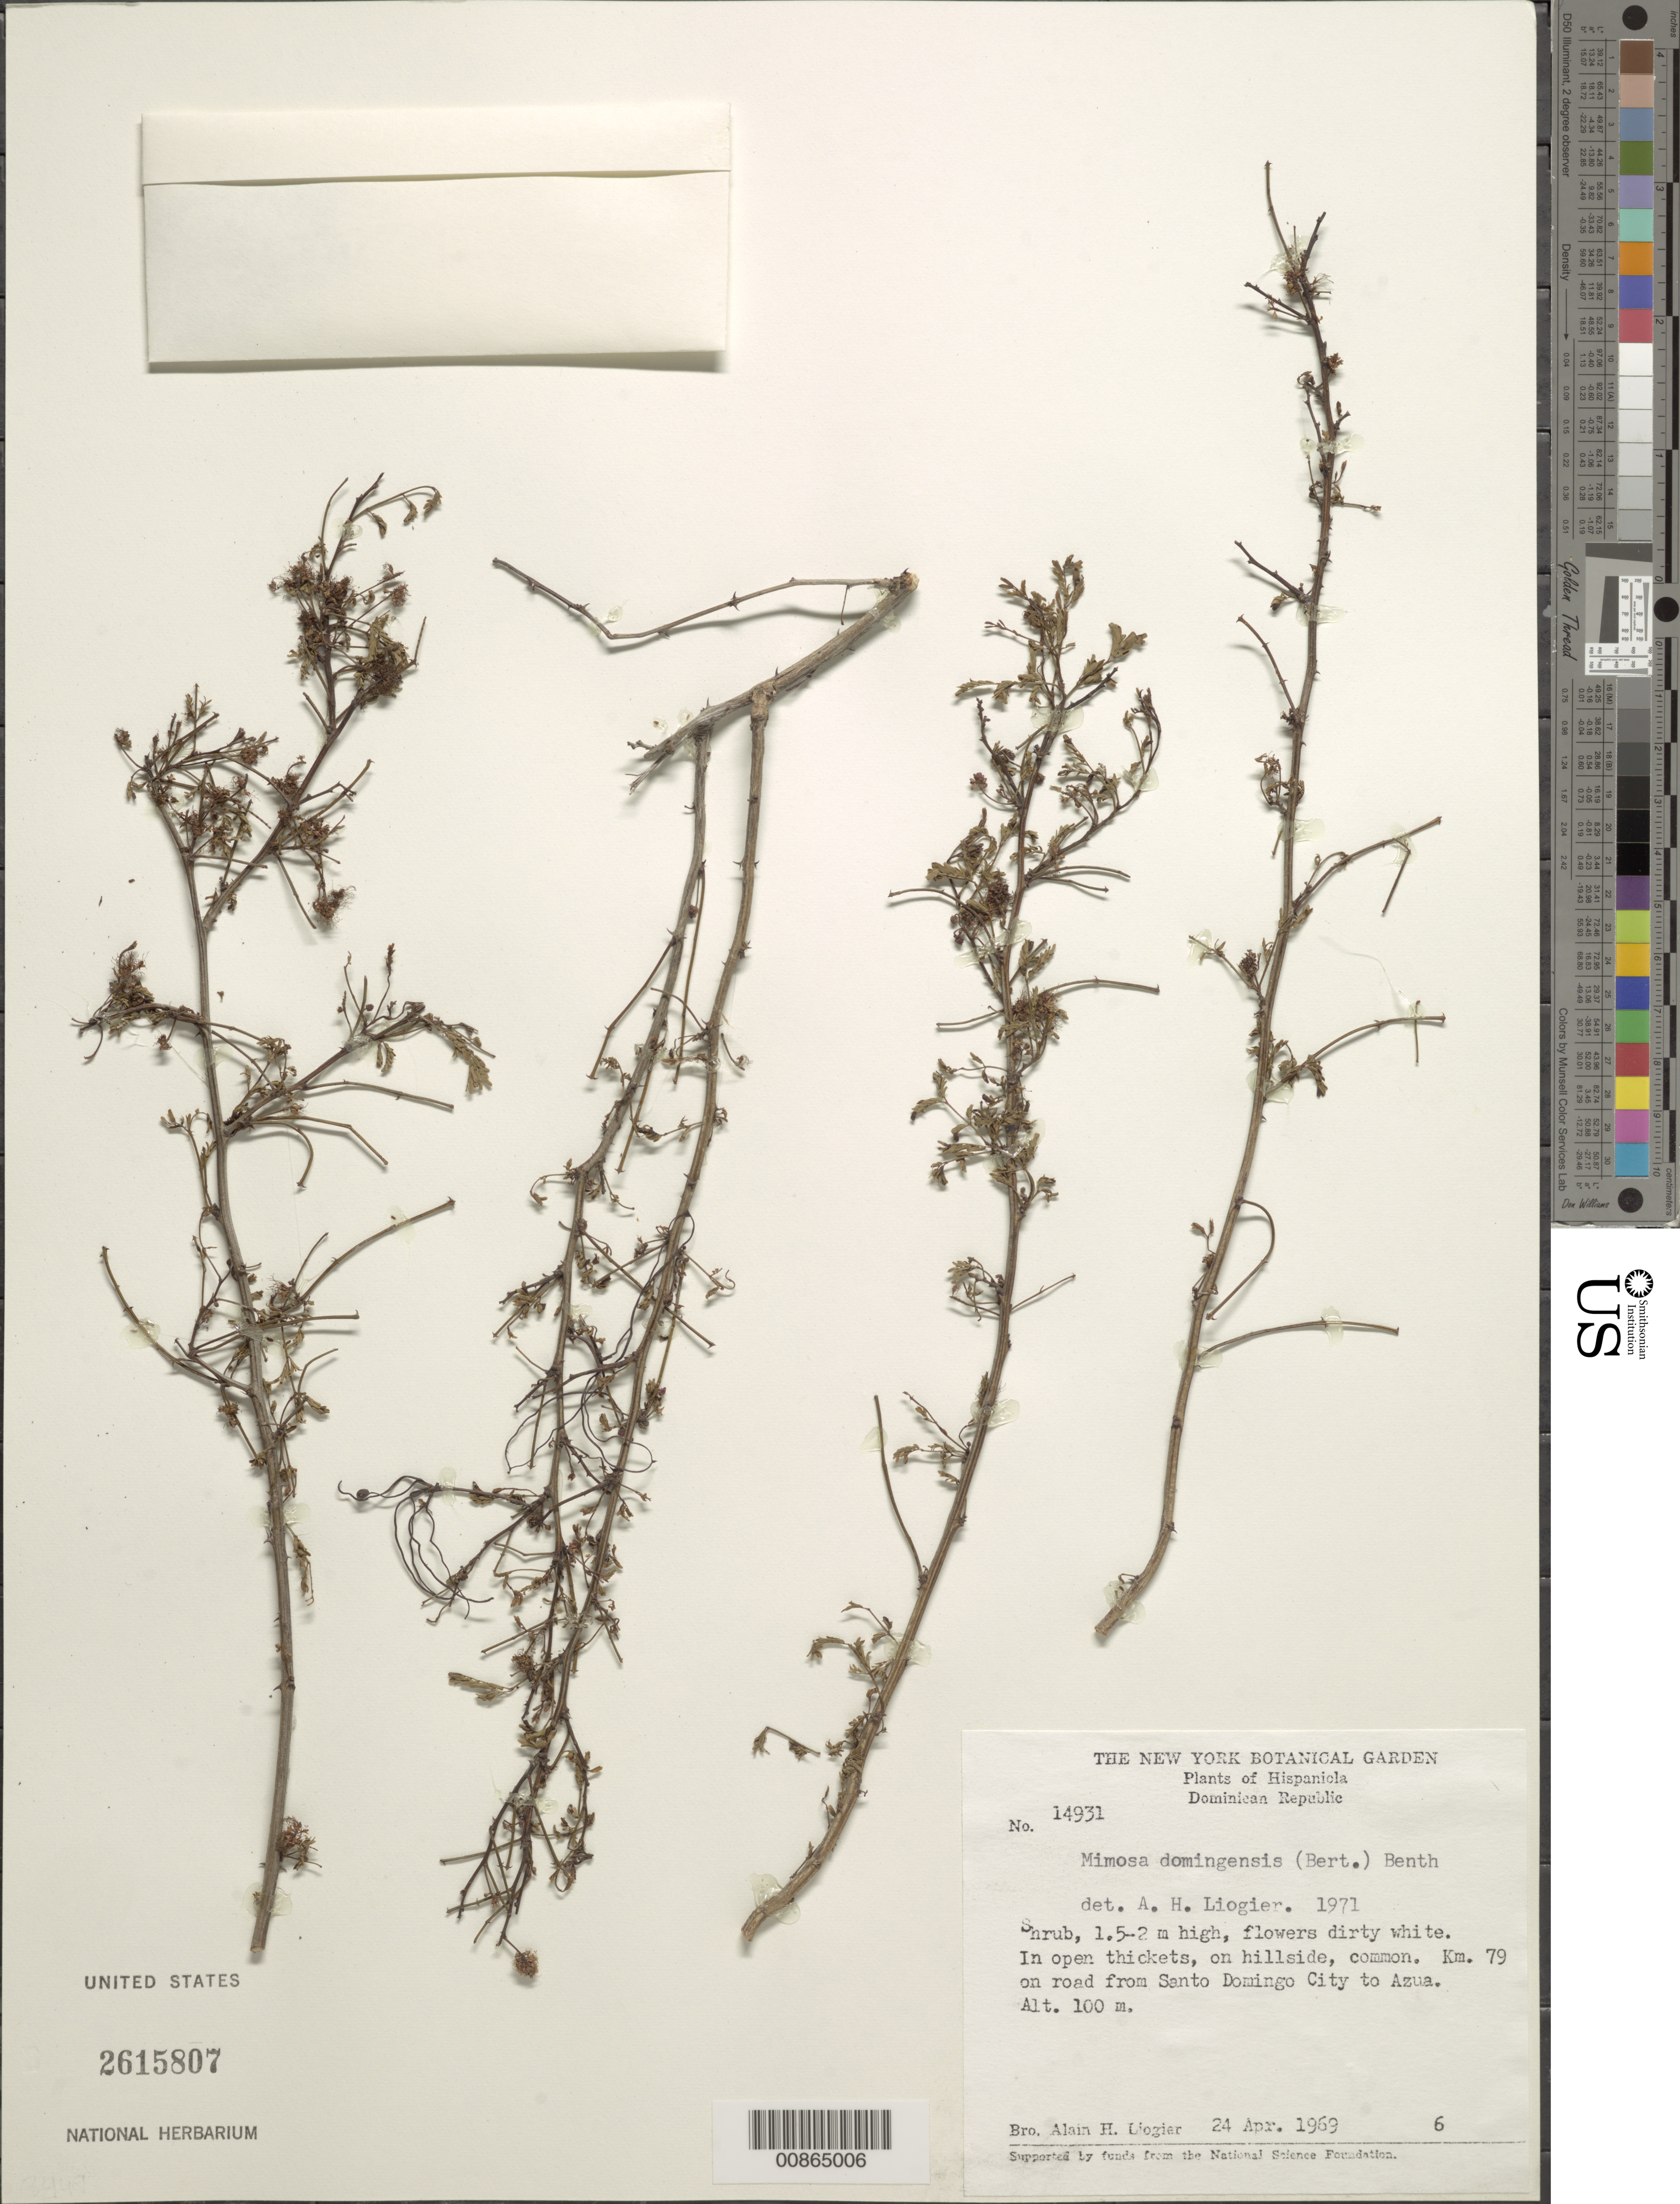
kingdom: Plantae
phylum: Tracheophyta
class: Magnoliopsida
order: Fabales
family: Fabaceae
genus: Mimosa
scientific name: Mimosa domingensis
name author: (DC.) Benth.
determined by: Liogier, Alain H.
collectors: A. H. Liogier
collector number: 14931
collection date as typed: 24 Apr 1969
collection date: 1969-04-24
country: Dominican Republic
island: Hispaniola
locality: Km 79 on road from Santo Domingo City to Azua.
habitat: In open thickets, on hillside.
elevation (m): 100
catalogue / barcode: US 2615807